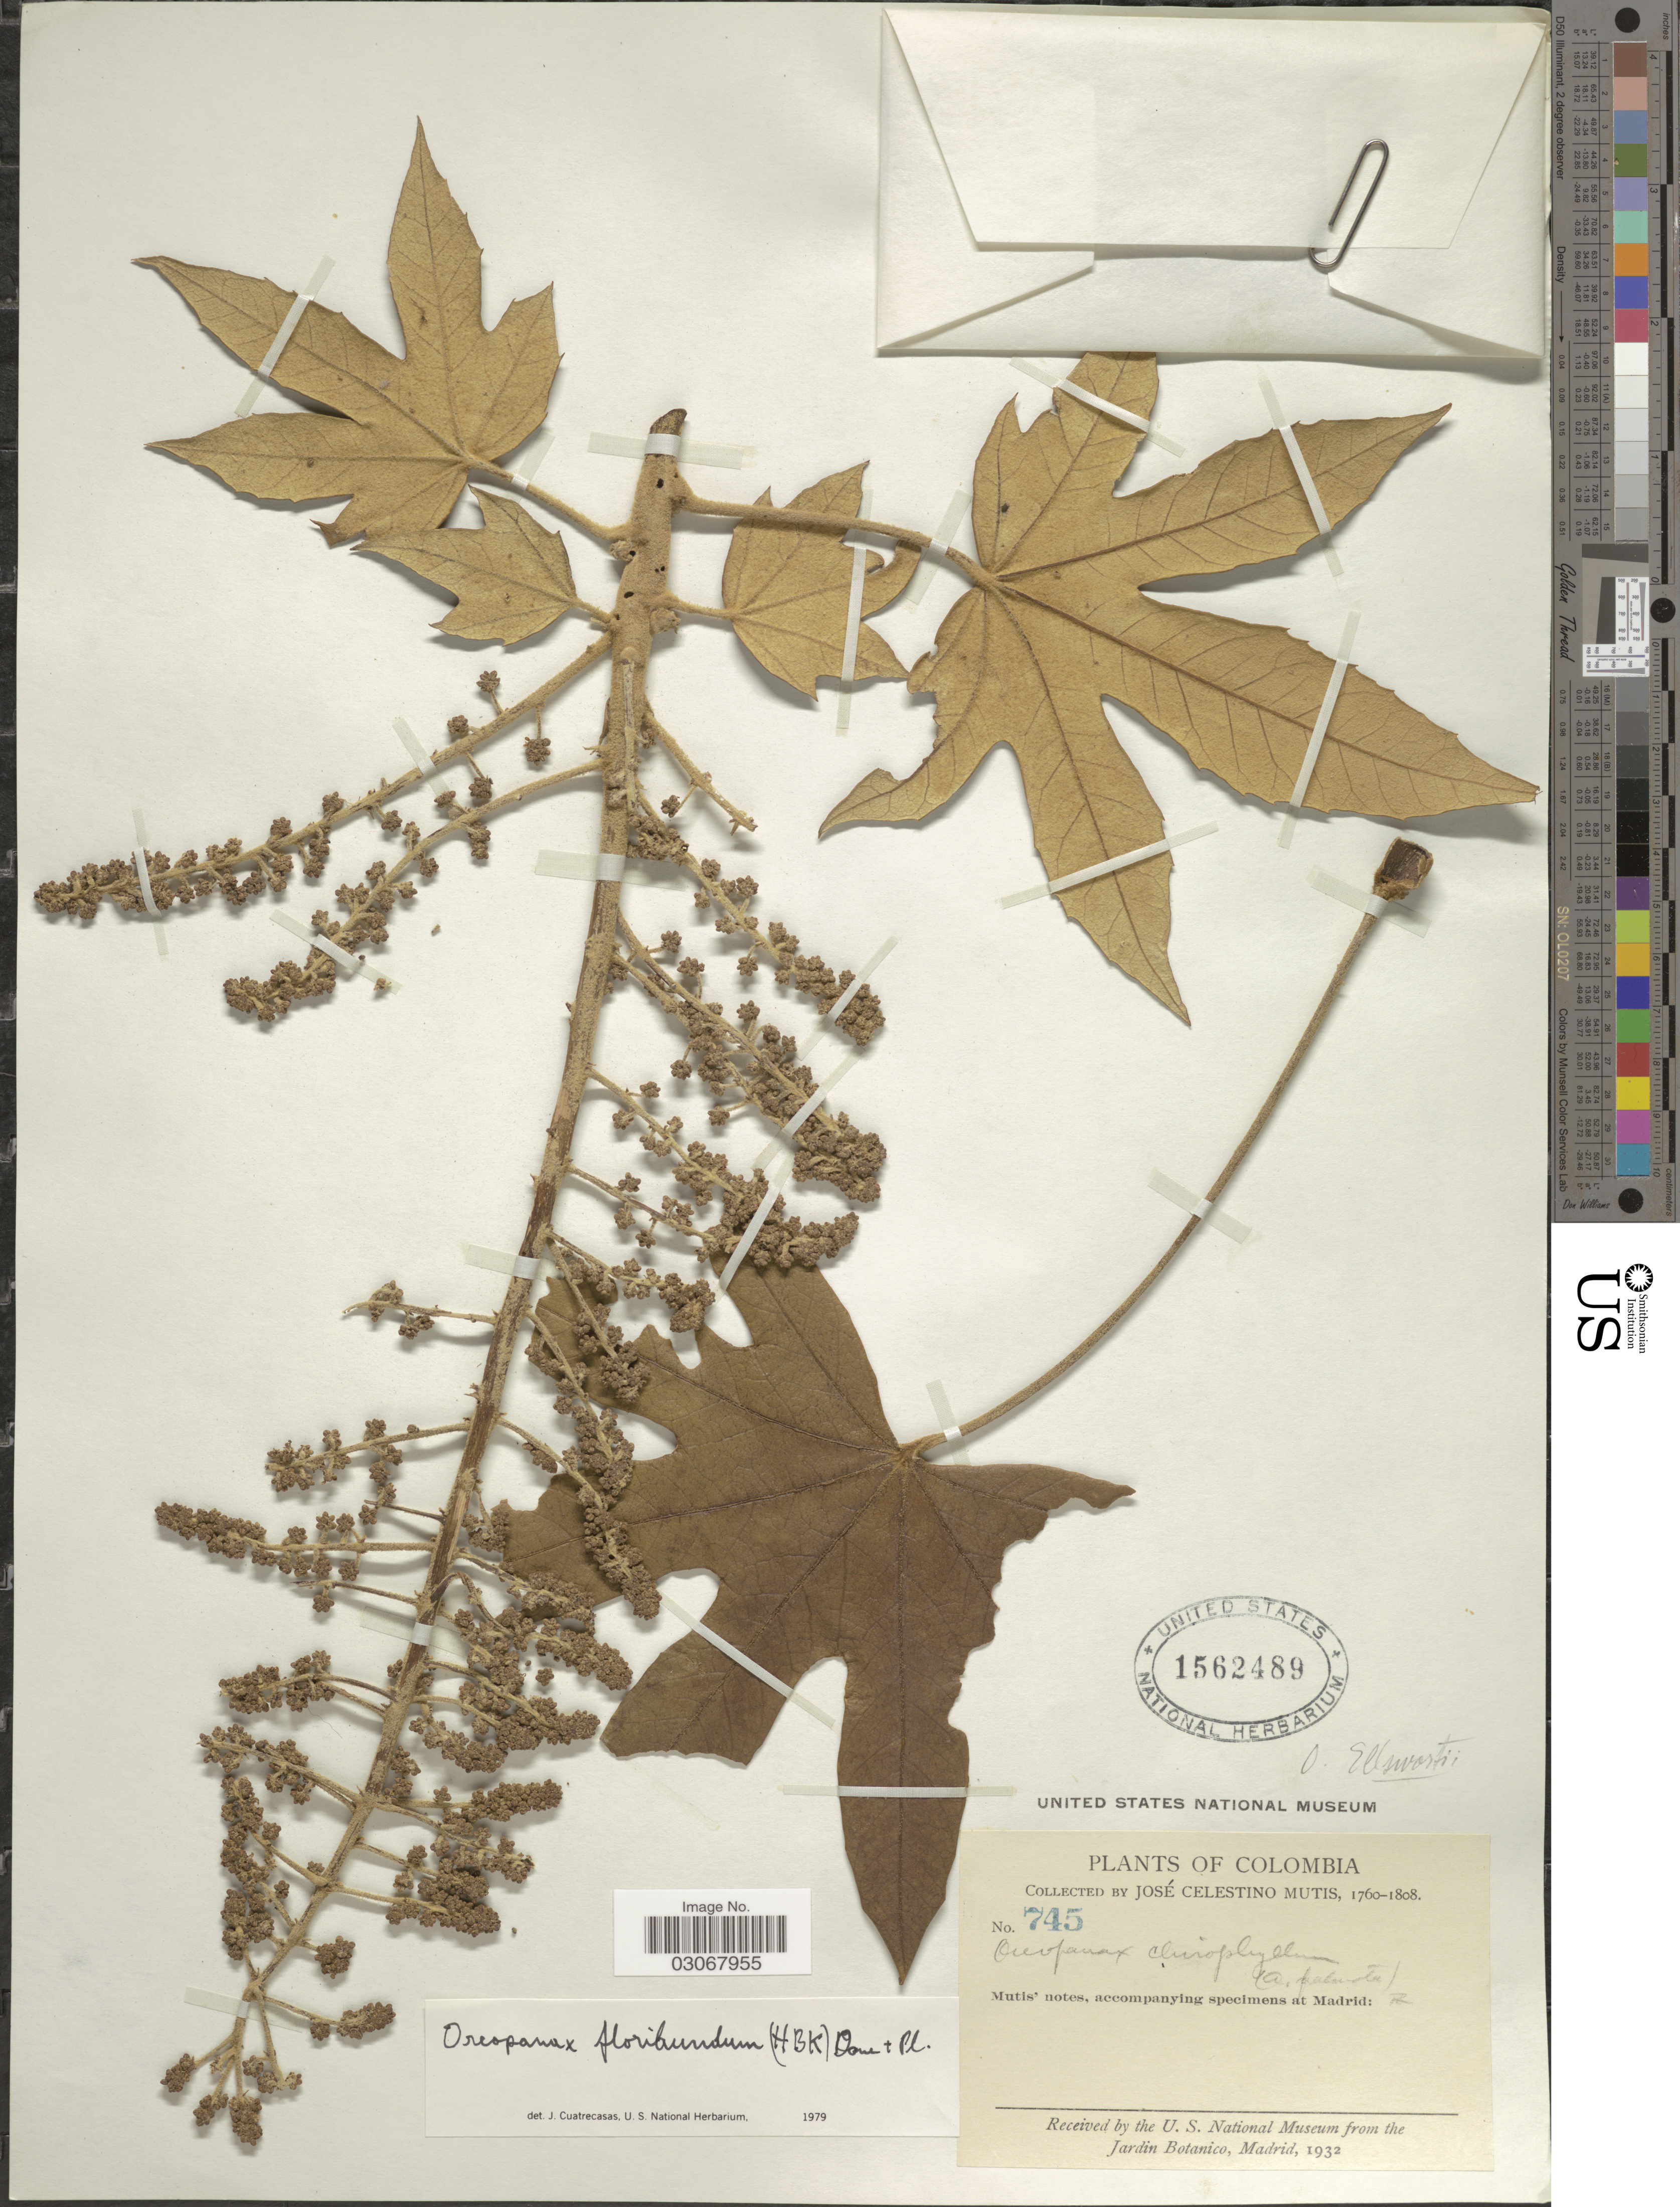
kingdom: Plantae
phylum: Tracheophyta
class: Magnoliopsida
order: Apiales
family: Araliaceae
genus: Oreopanax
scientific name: Oreopanax floribundus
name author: (Kunth) Decne. & Planch.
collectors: J. C. B. Mutis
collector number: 745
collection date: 1760/1808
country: Colombia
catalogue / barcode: US 1562489